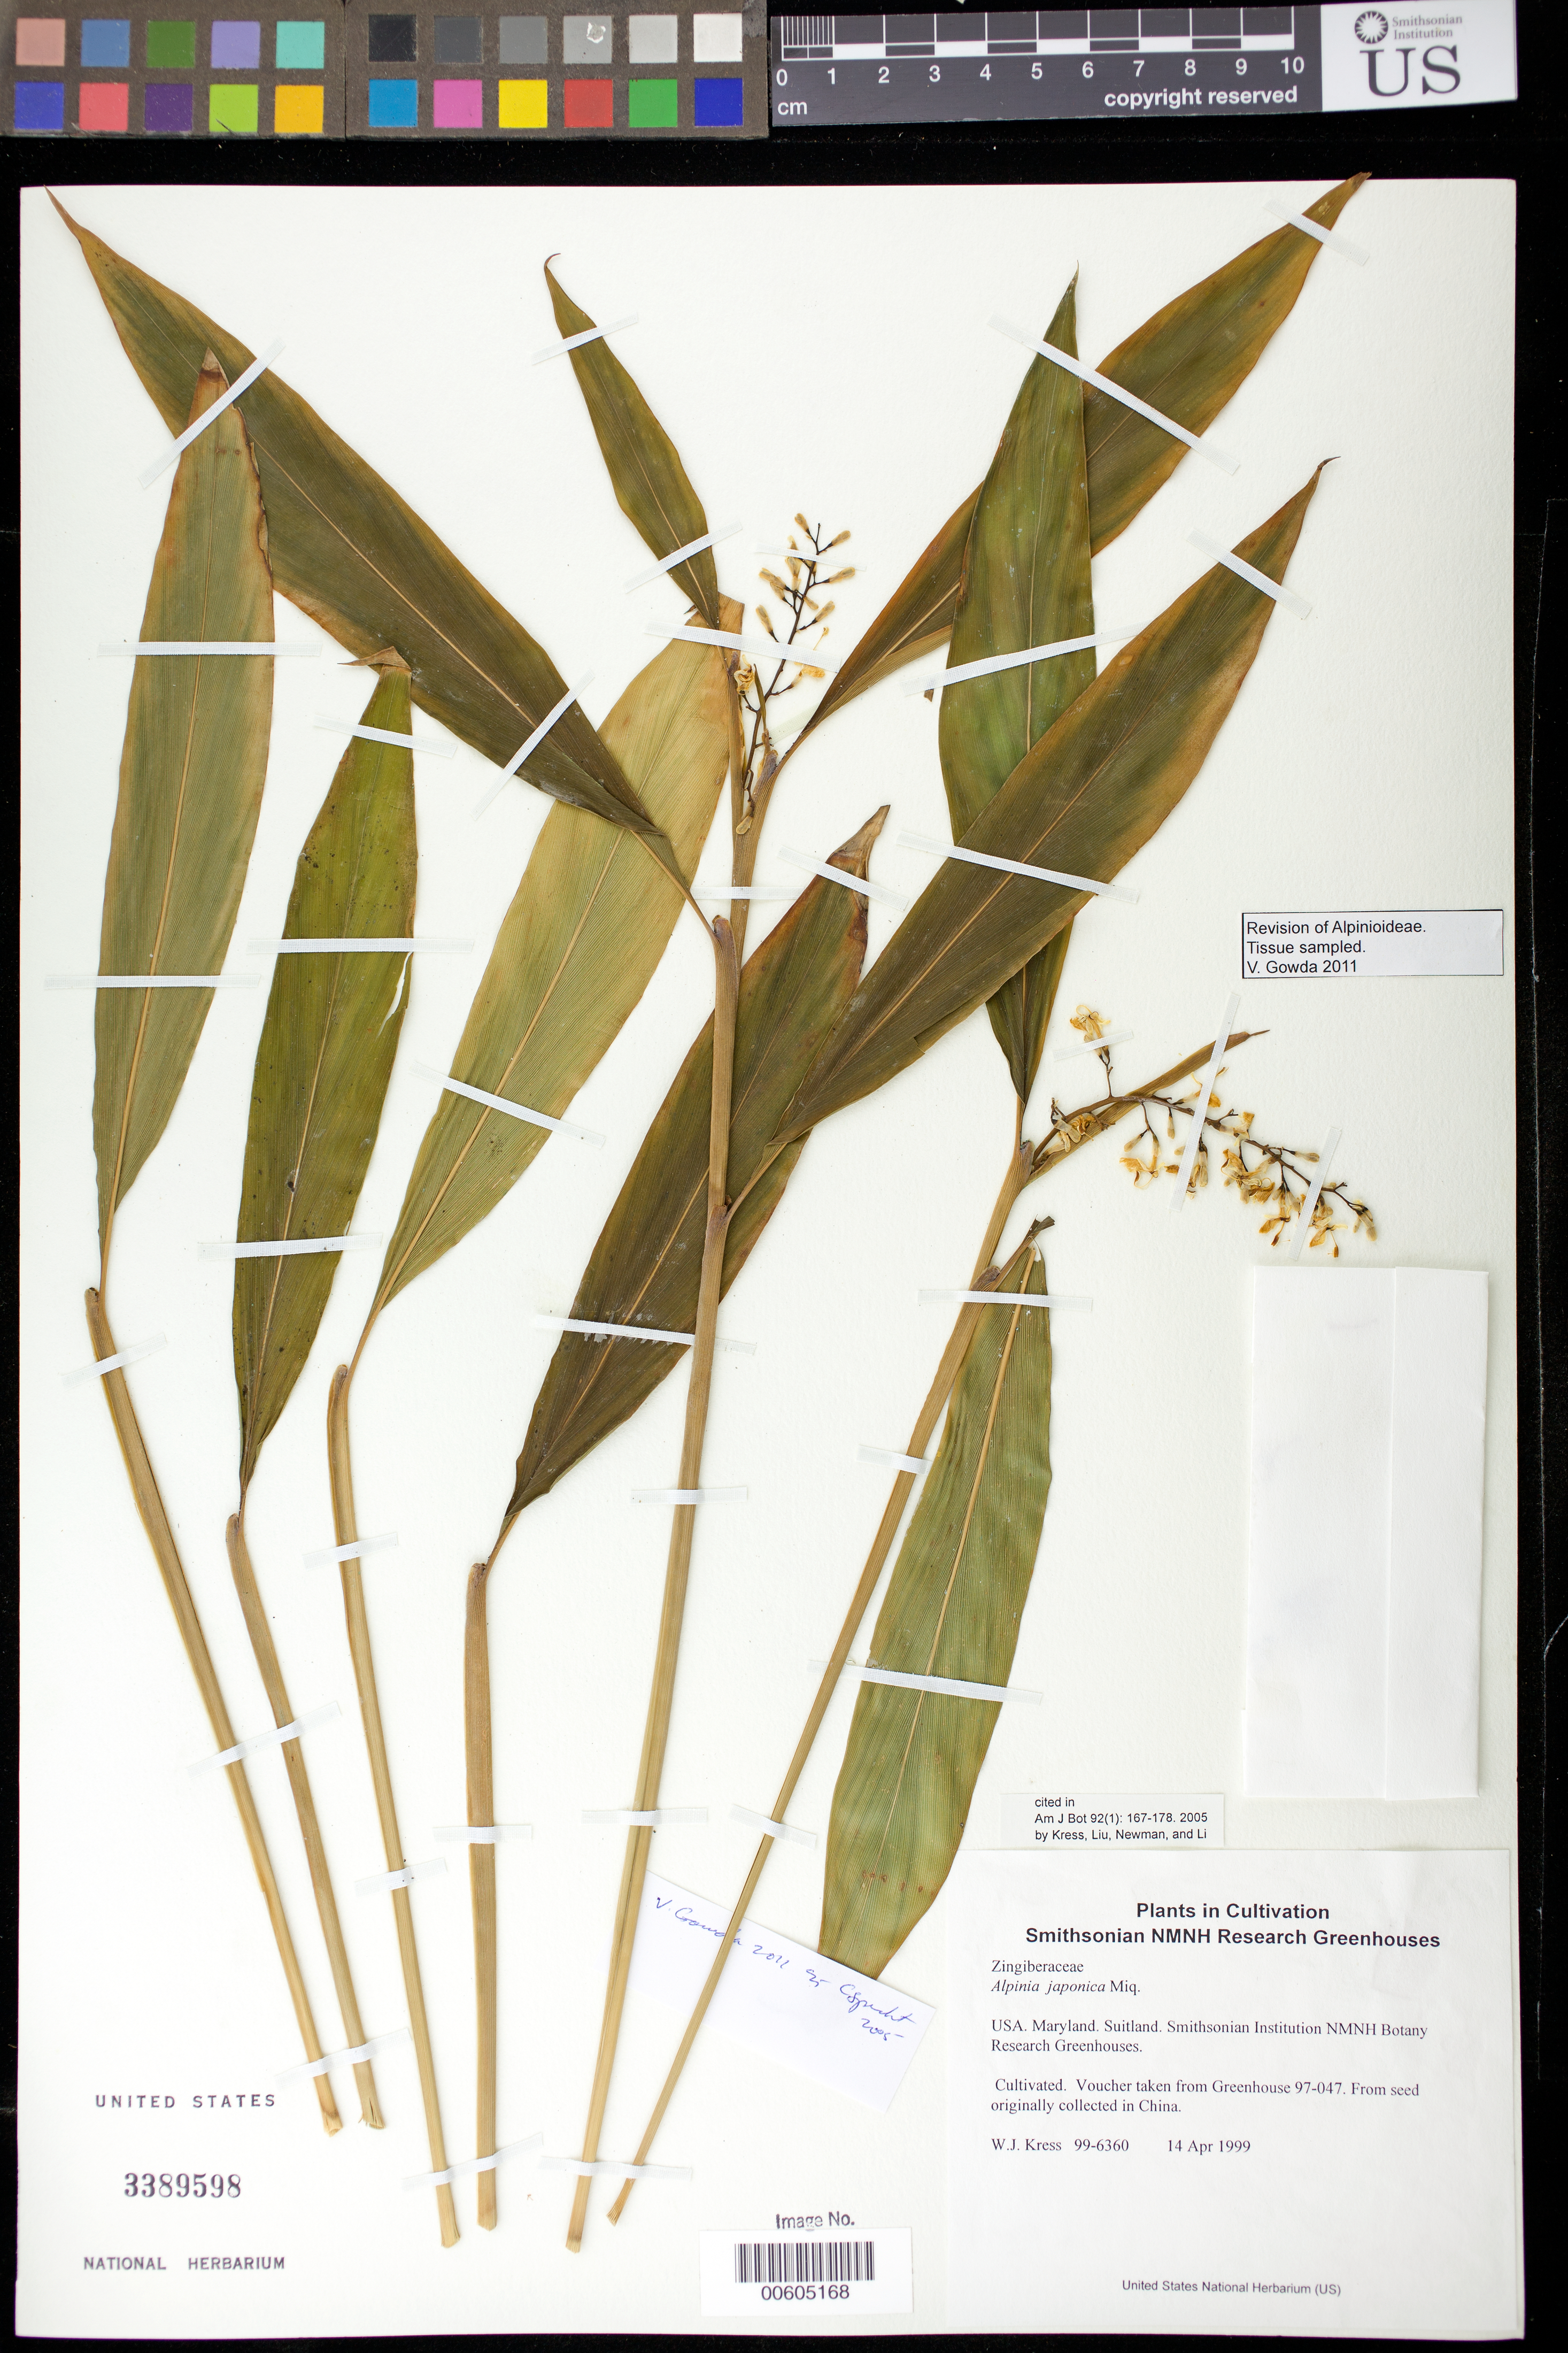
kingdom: Plantae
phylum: Tracheophyta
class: Liliopsida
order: Zingiberales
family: Zingiberaceae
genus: Alpinia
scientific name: Alpinia japonica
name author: (Thunb.) Miq.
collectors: W. J. Kress & M. Bordelon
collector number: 99-6360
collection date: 1999-04-14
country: United States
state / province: Maryland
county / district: Prince George's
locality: NMNH Botany Research Greenhouses. Suitland.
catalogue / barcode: US 3389598